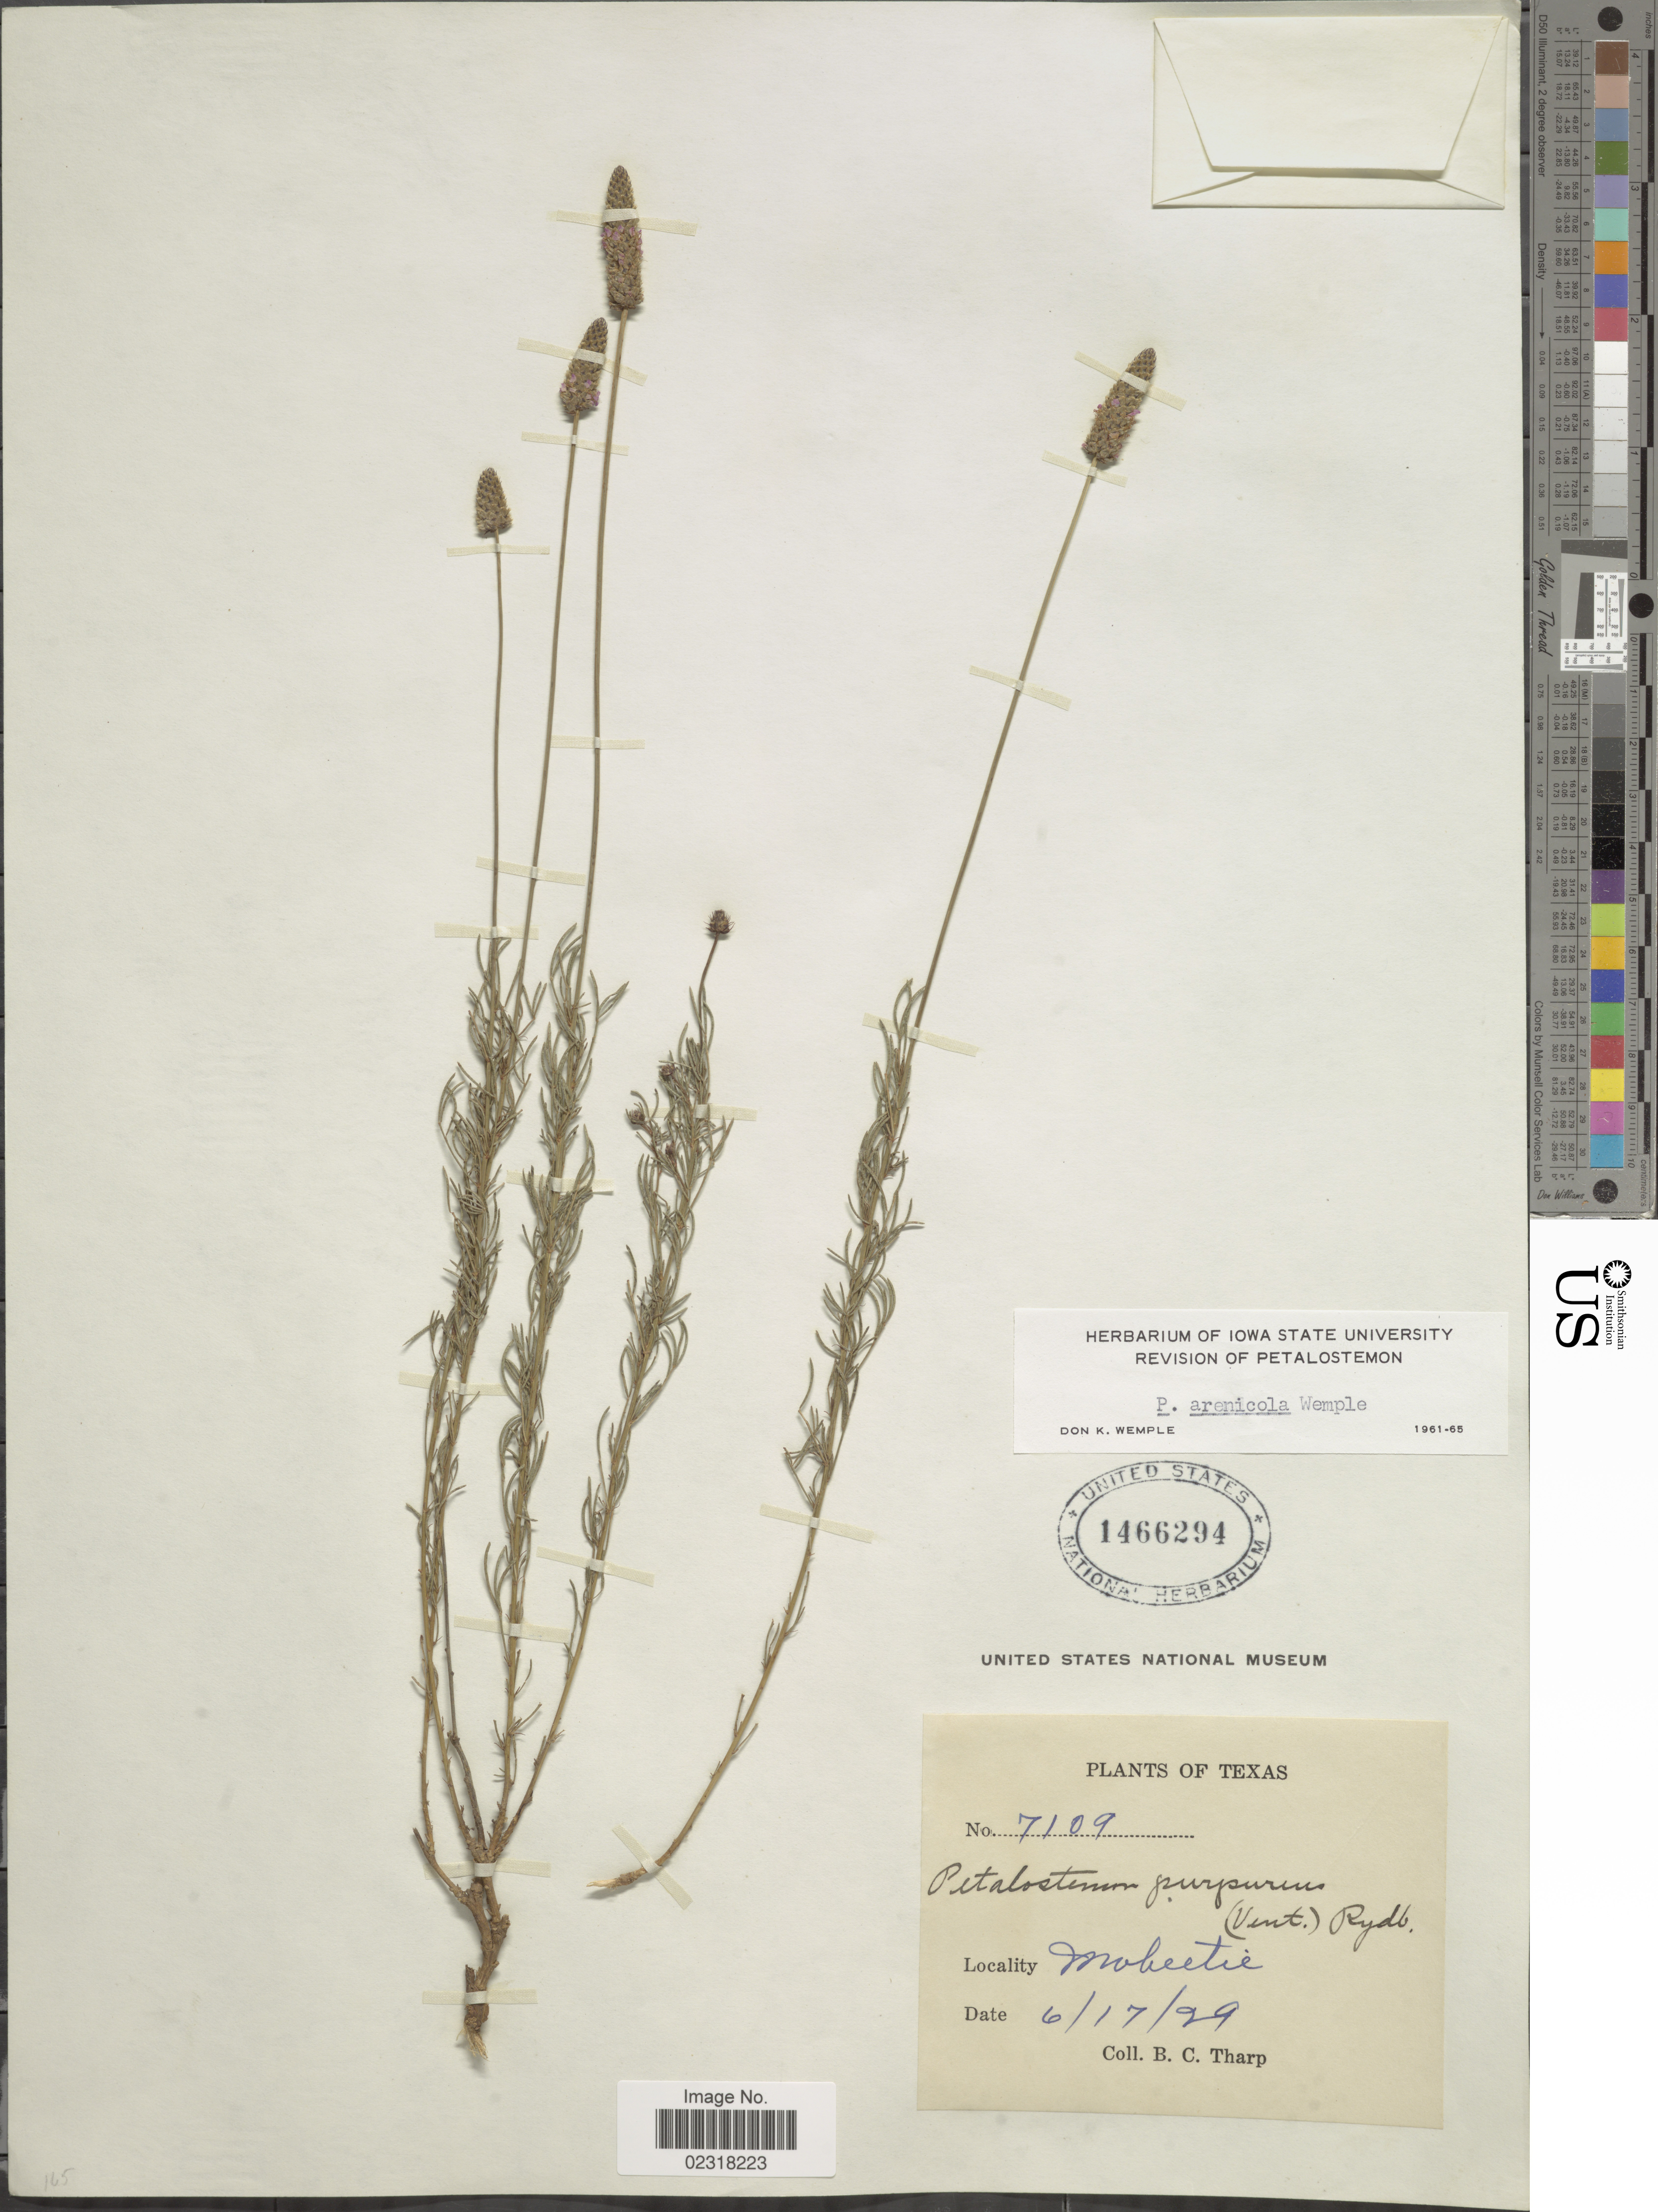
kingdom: Plantae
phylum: Tracheophyta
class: Magnoliopsida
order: Fabales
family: Fabaceae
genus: Dalea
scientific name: Dalea purpurea var. arenicola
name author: (Wemple) Barneby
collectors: B. C. Tharp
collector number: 7109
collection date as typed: Transcribed d/m/y: 17/6/29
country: United States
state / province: Texas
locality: Mobeetie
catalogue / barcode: US 1466294